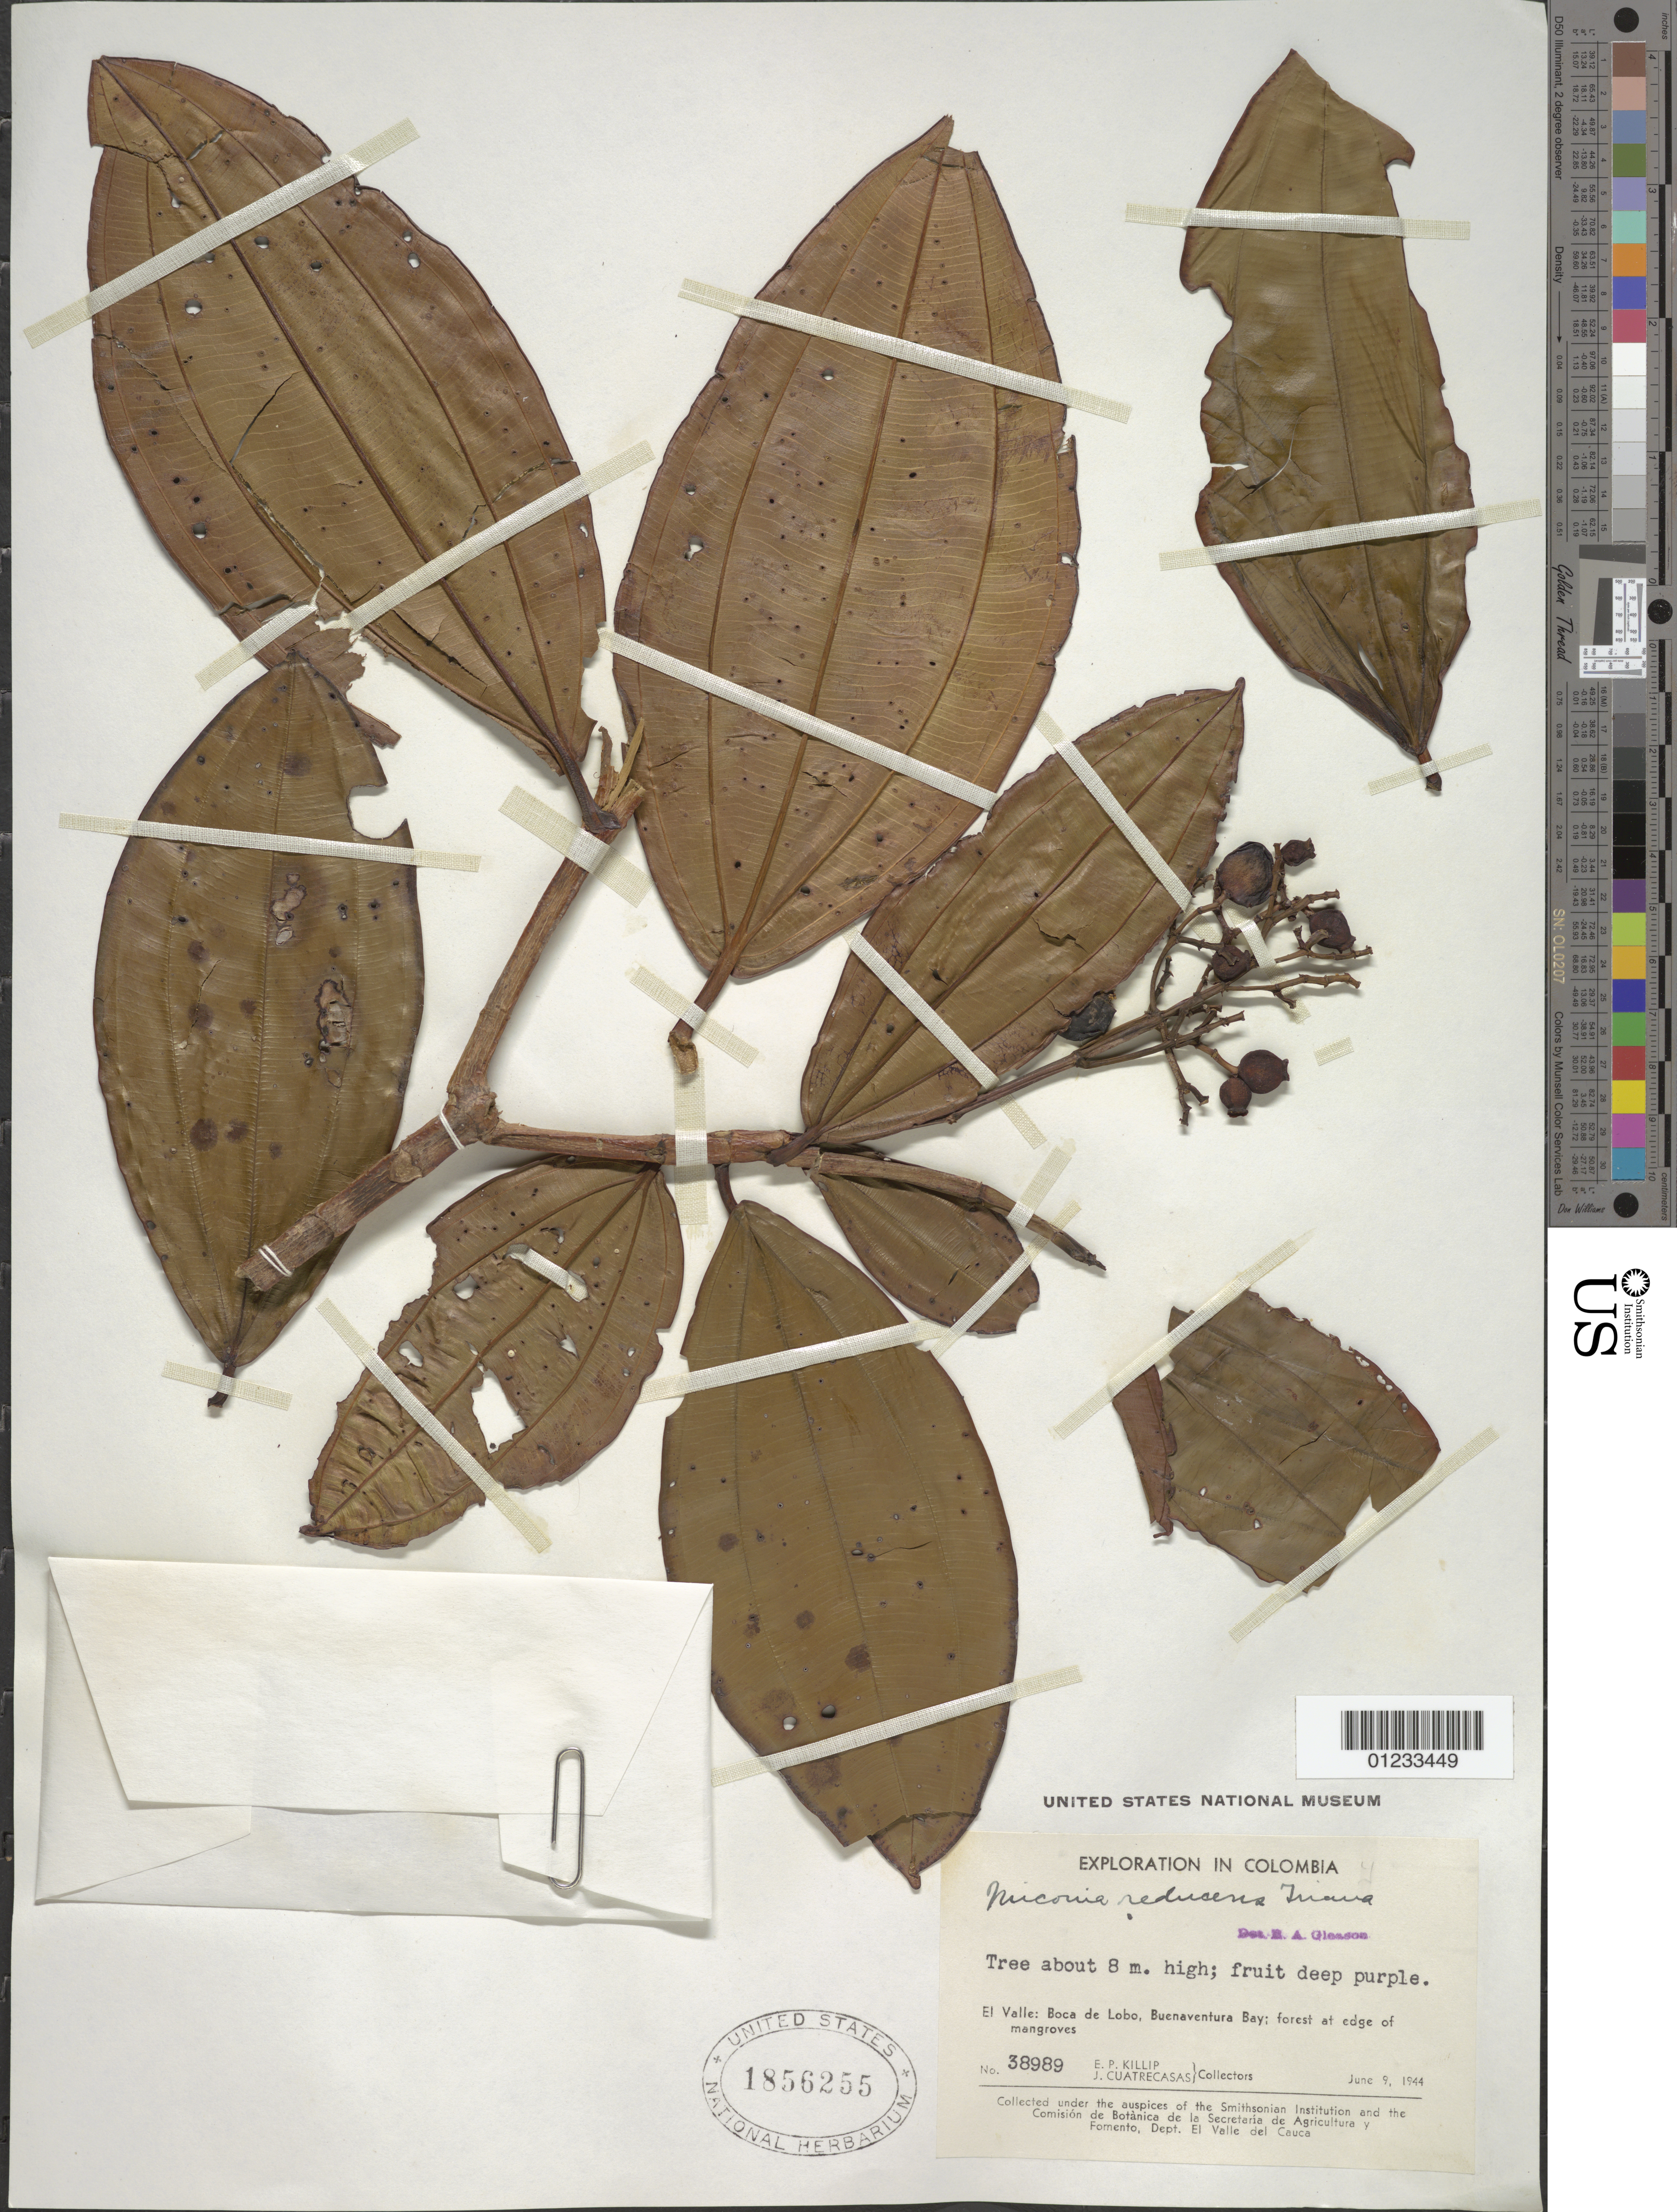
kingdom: Plantae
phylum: Tracheophyta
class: Magnoliopsida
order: Myrtales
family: Melastomataceae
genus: Miconia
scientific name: Miconia reducens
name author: Triana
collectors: E. P. Killip & J. Cuatrecasas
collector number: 38989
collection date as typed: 09 Jun 1944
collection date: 1944-06-09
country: Colombia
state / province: Valle del Cauca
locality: Boca de Lobo, Buena Ventura Bay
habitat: forest at edge of mangroves.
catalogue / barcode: US 1856255